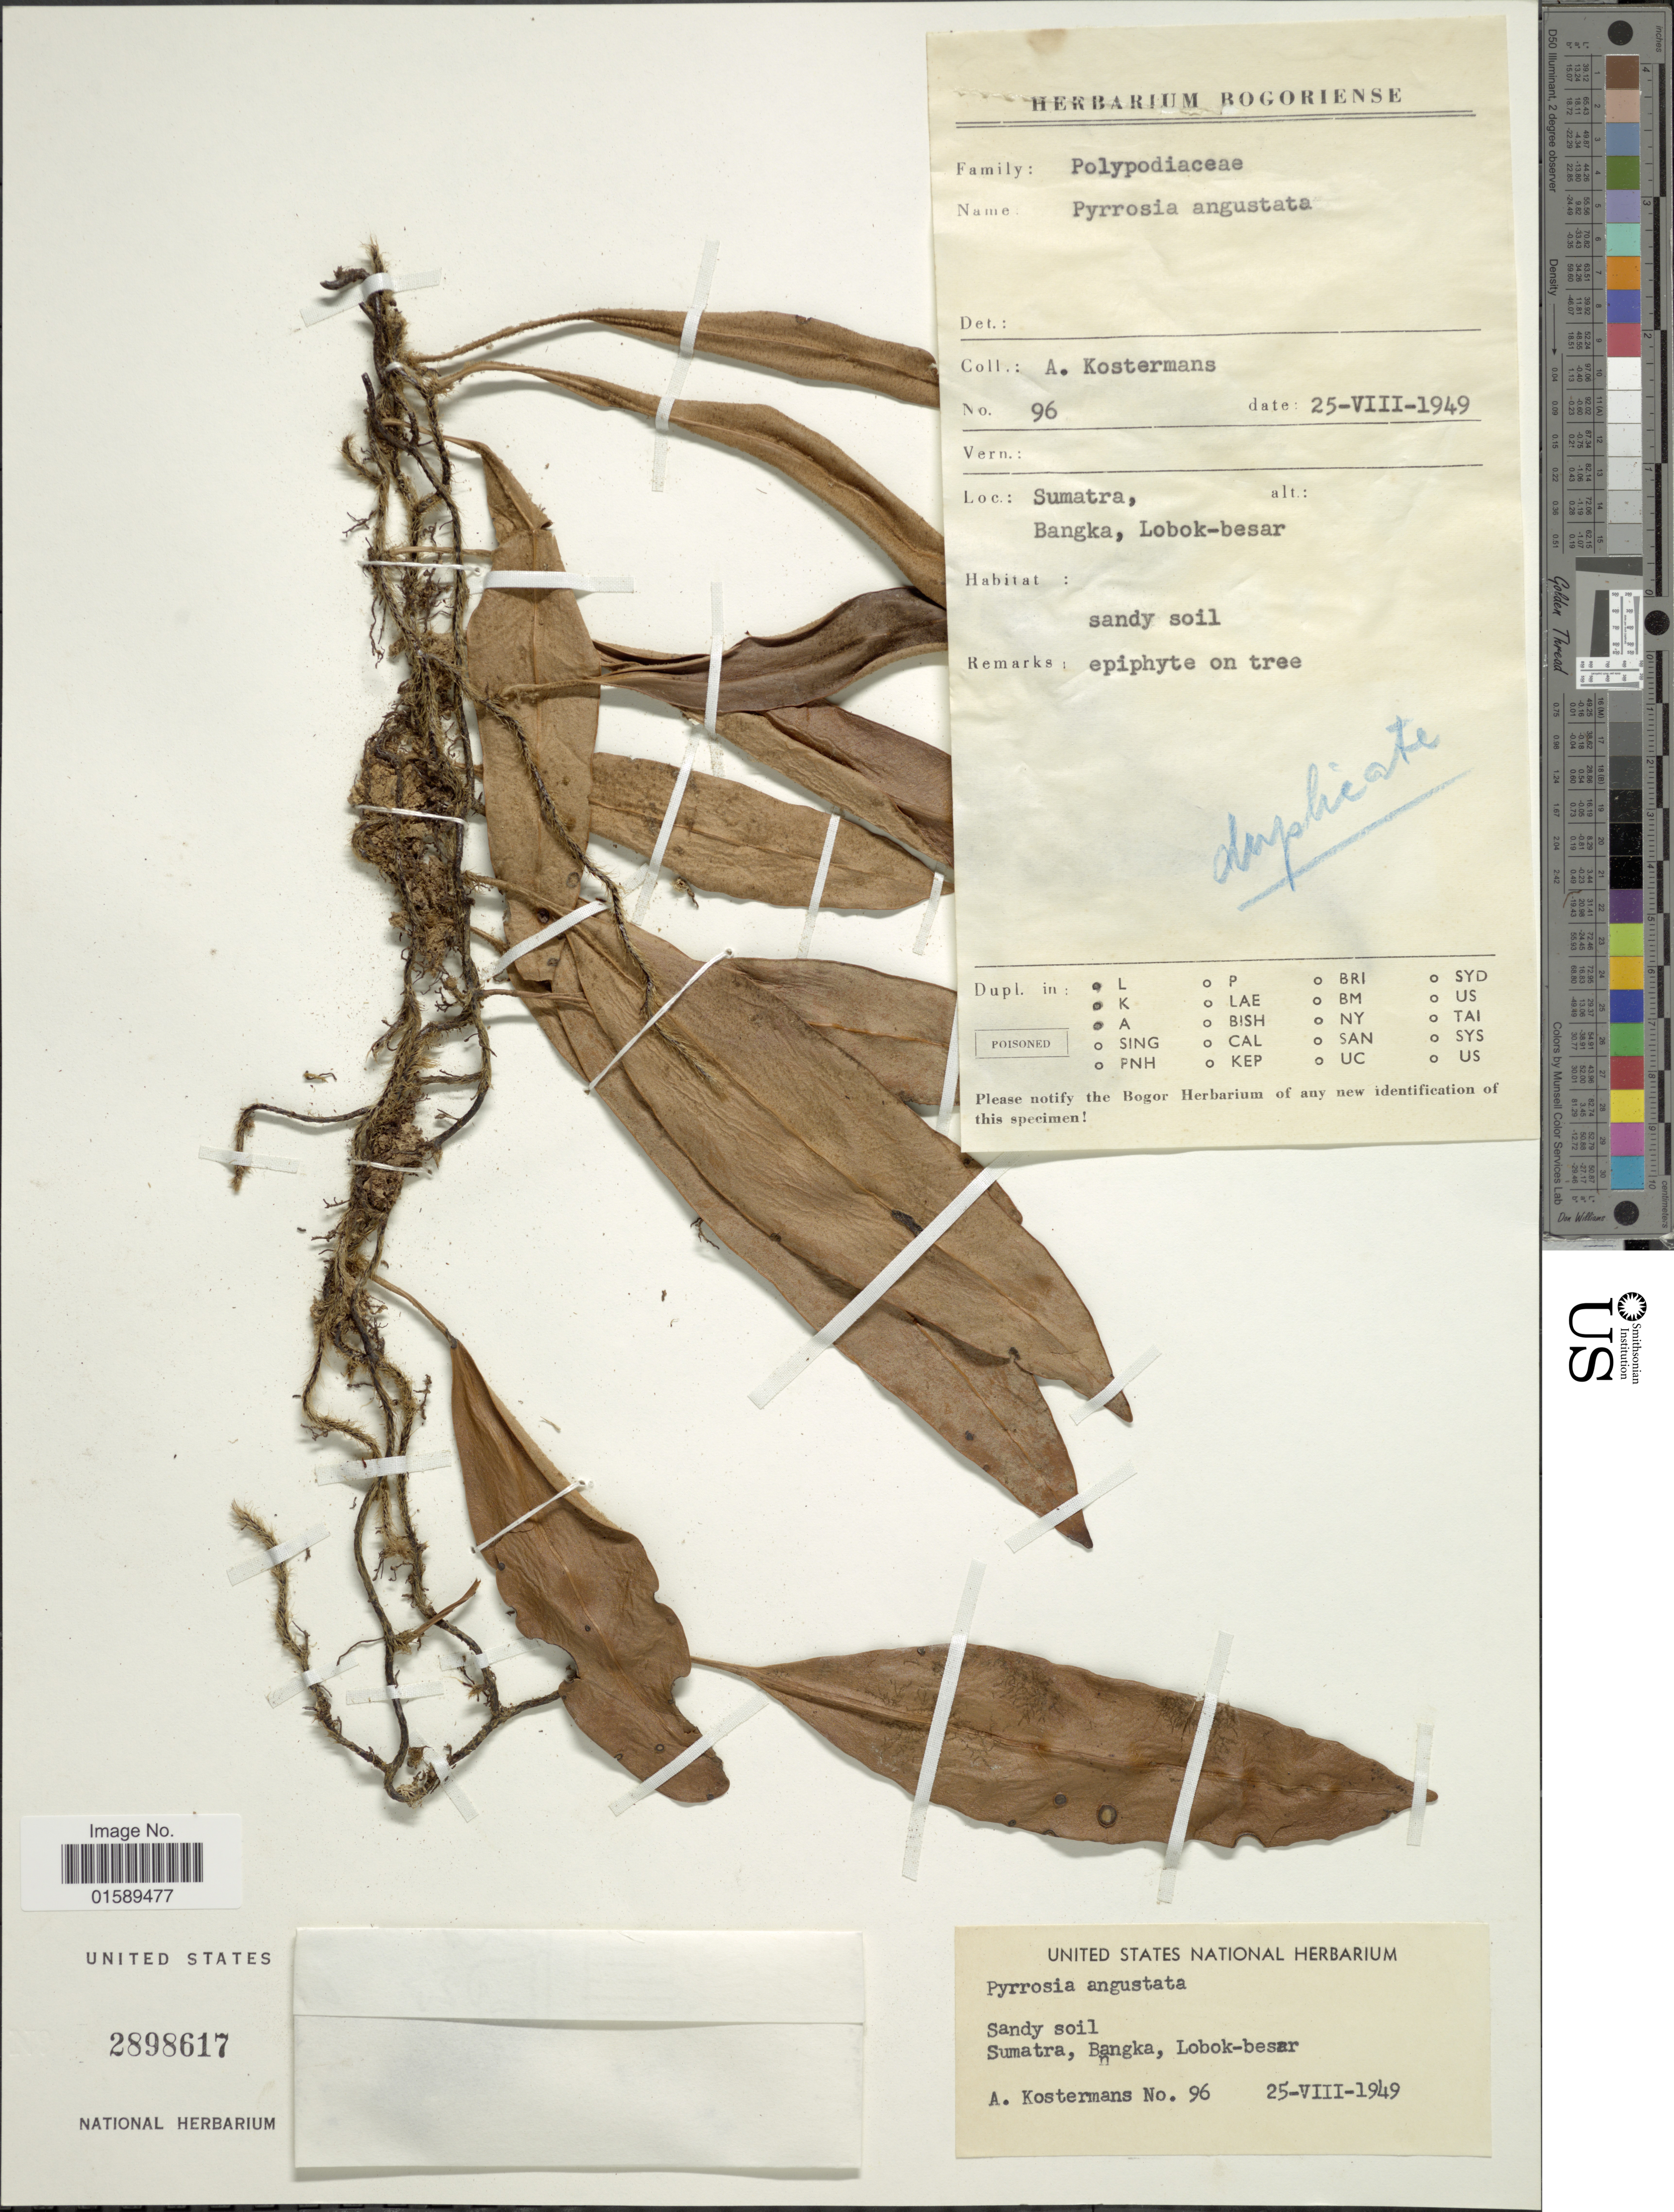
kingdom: Plantae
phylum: Tracheophyta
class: Polypodiopsida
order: Polypodiales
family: Polypodiaceae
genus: Pyrrosia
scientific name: Pyrrosia angustata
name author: (Sw.) Ching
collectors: A. J. G. Kostermans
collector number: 96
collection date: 1949-08-25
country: Indonesia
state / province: Sumatra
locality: Sumatra, Bangka, Lobok-besar.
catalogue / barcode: US 2898617